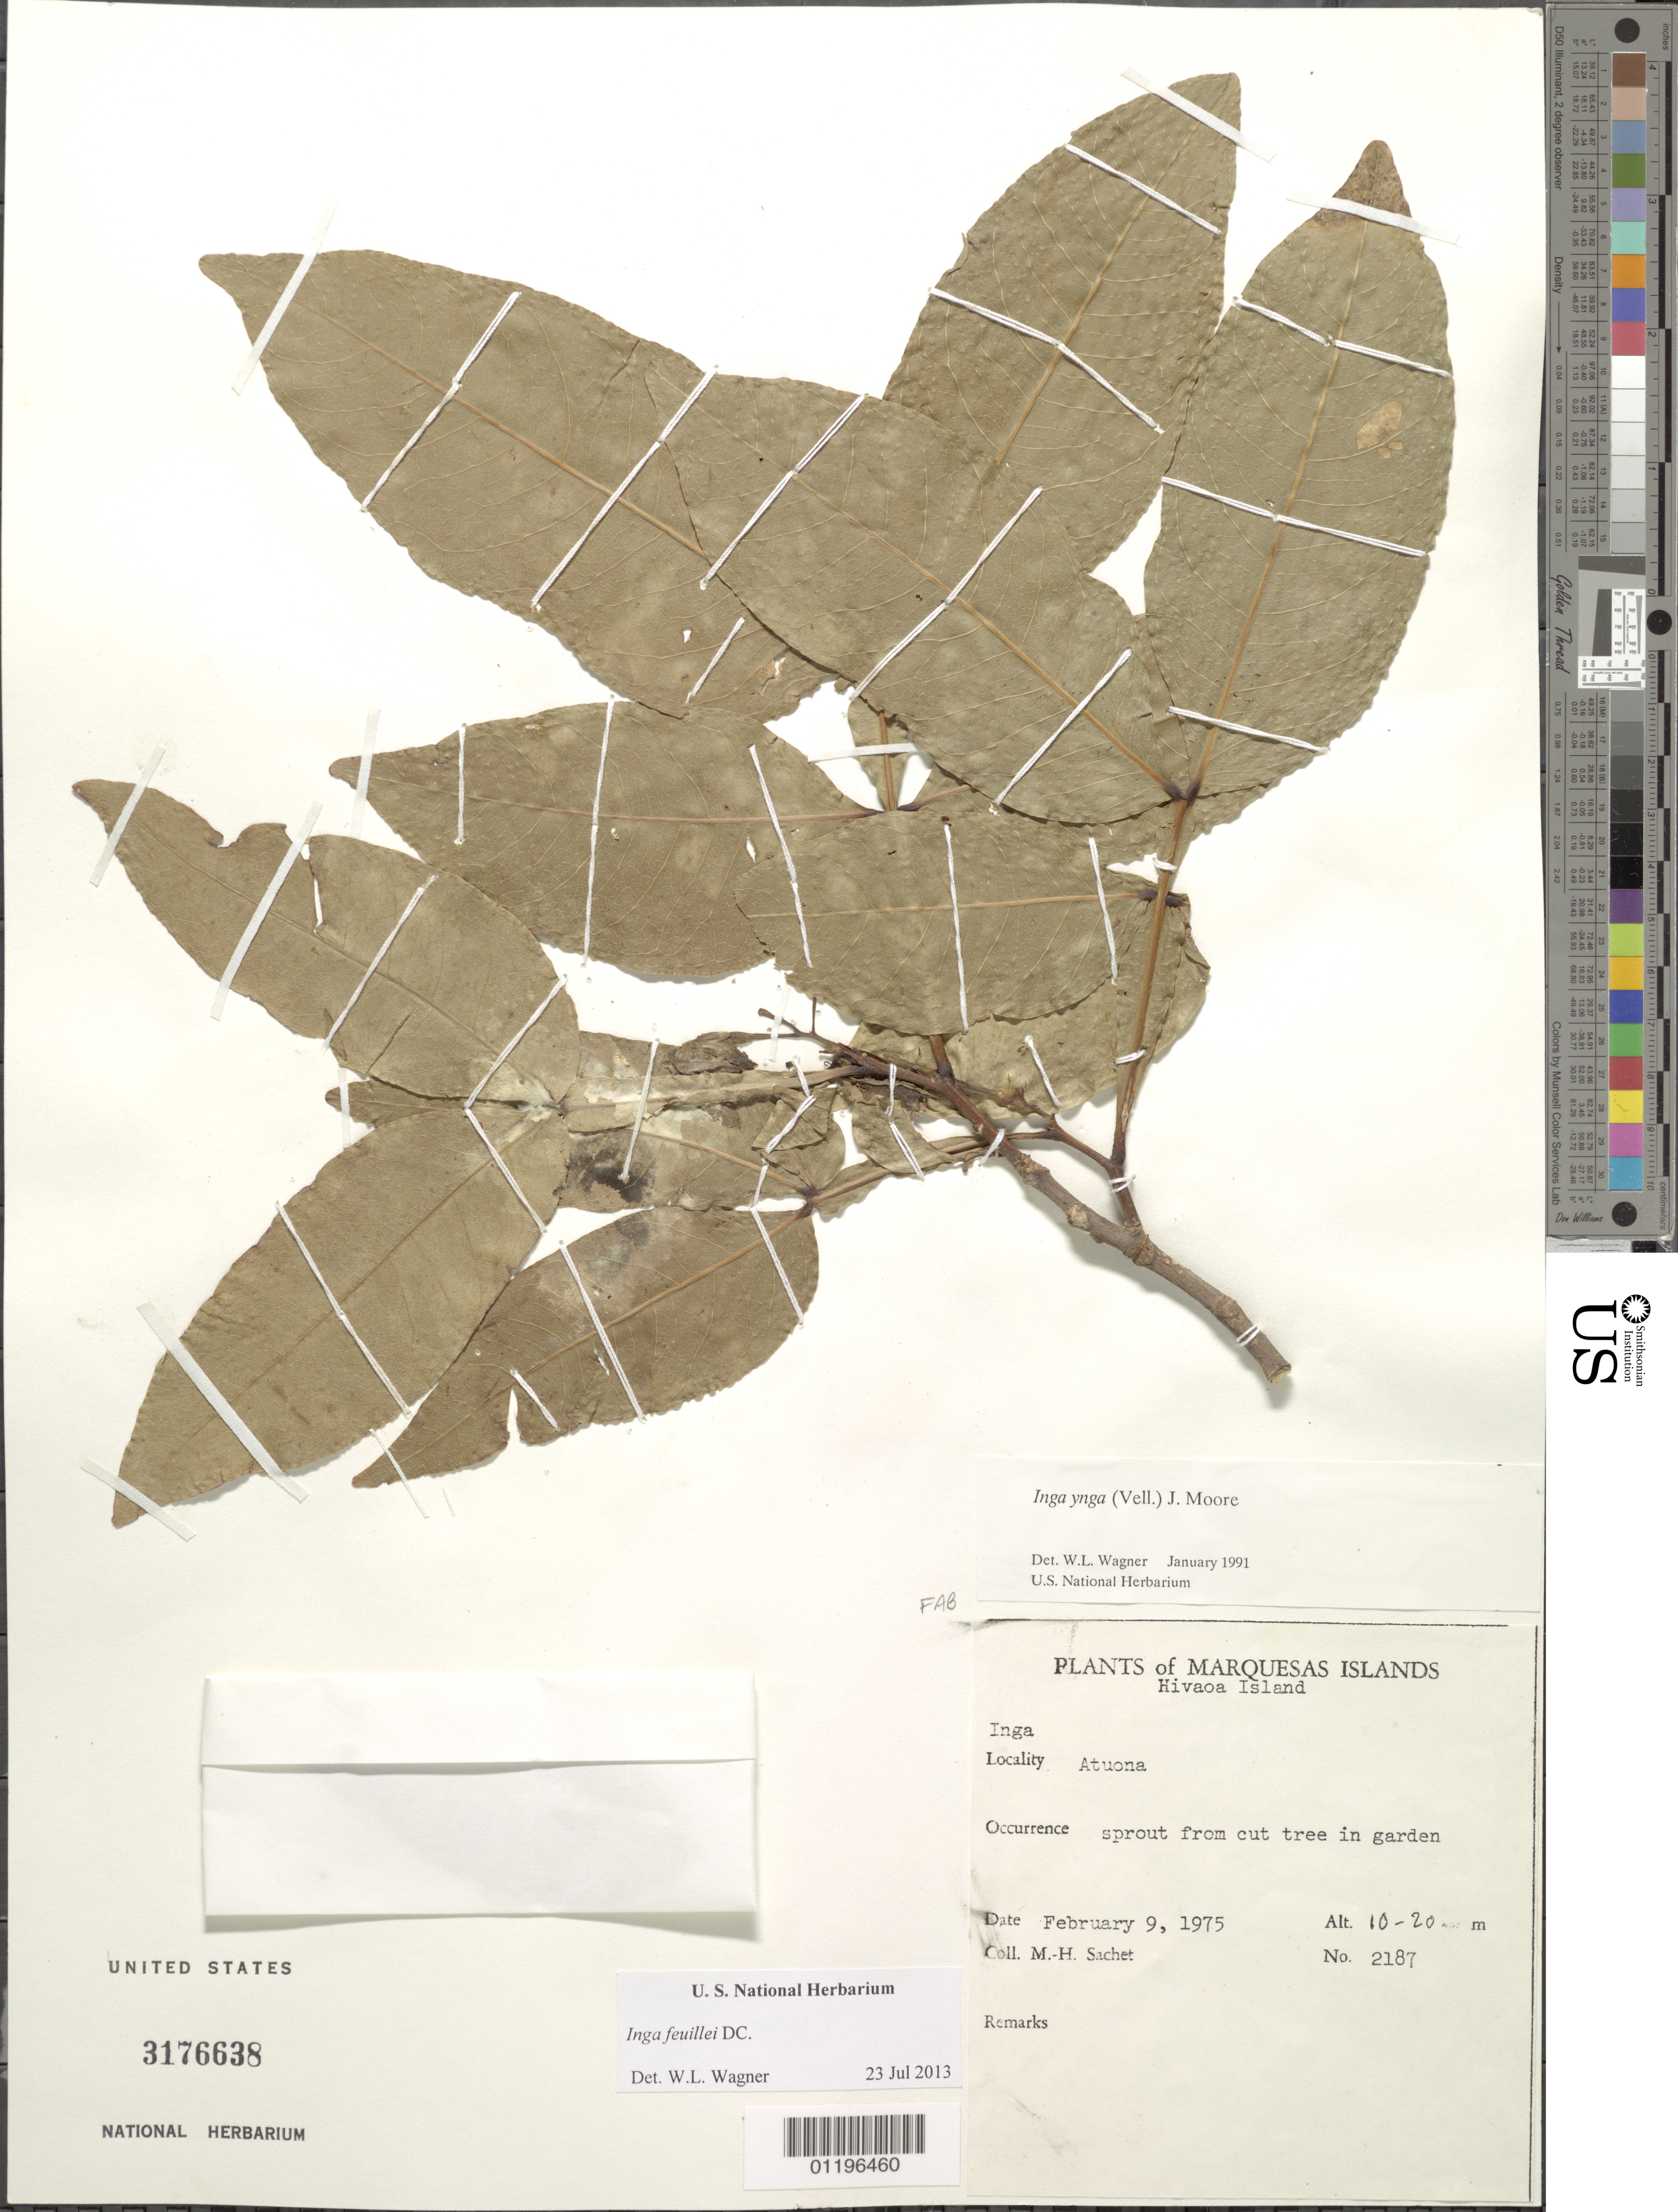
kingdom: Plantae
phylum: Tracheophyta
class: Magnoliopsida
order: Fabales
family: Fabaceae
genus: Inga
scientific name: Inga feuillei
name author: DC.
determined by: Lorence, David H., (PTBG), National Tropical Botanical Garden (UNITED STATES)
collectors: M.-H. Sachet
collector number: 2187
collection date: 1975-02-09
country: French Polynesia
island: Hiva Oa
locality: Atuona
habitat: Sprout from cut tree in garden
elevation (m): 10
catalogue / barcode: US 3176638